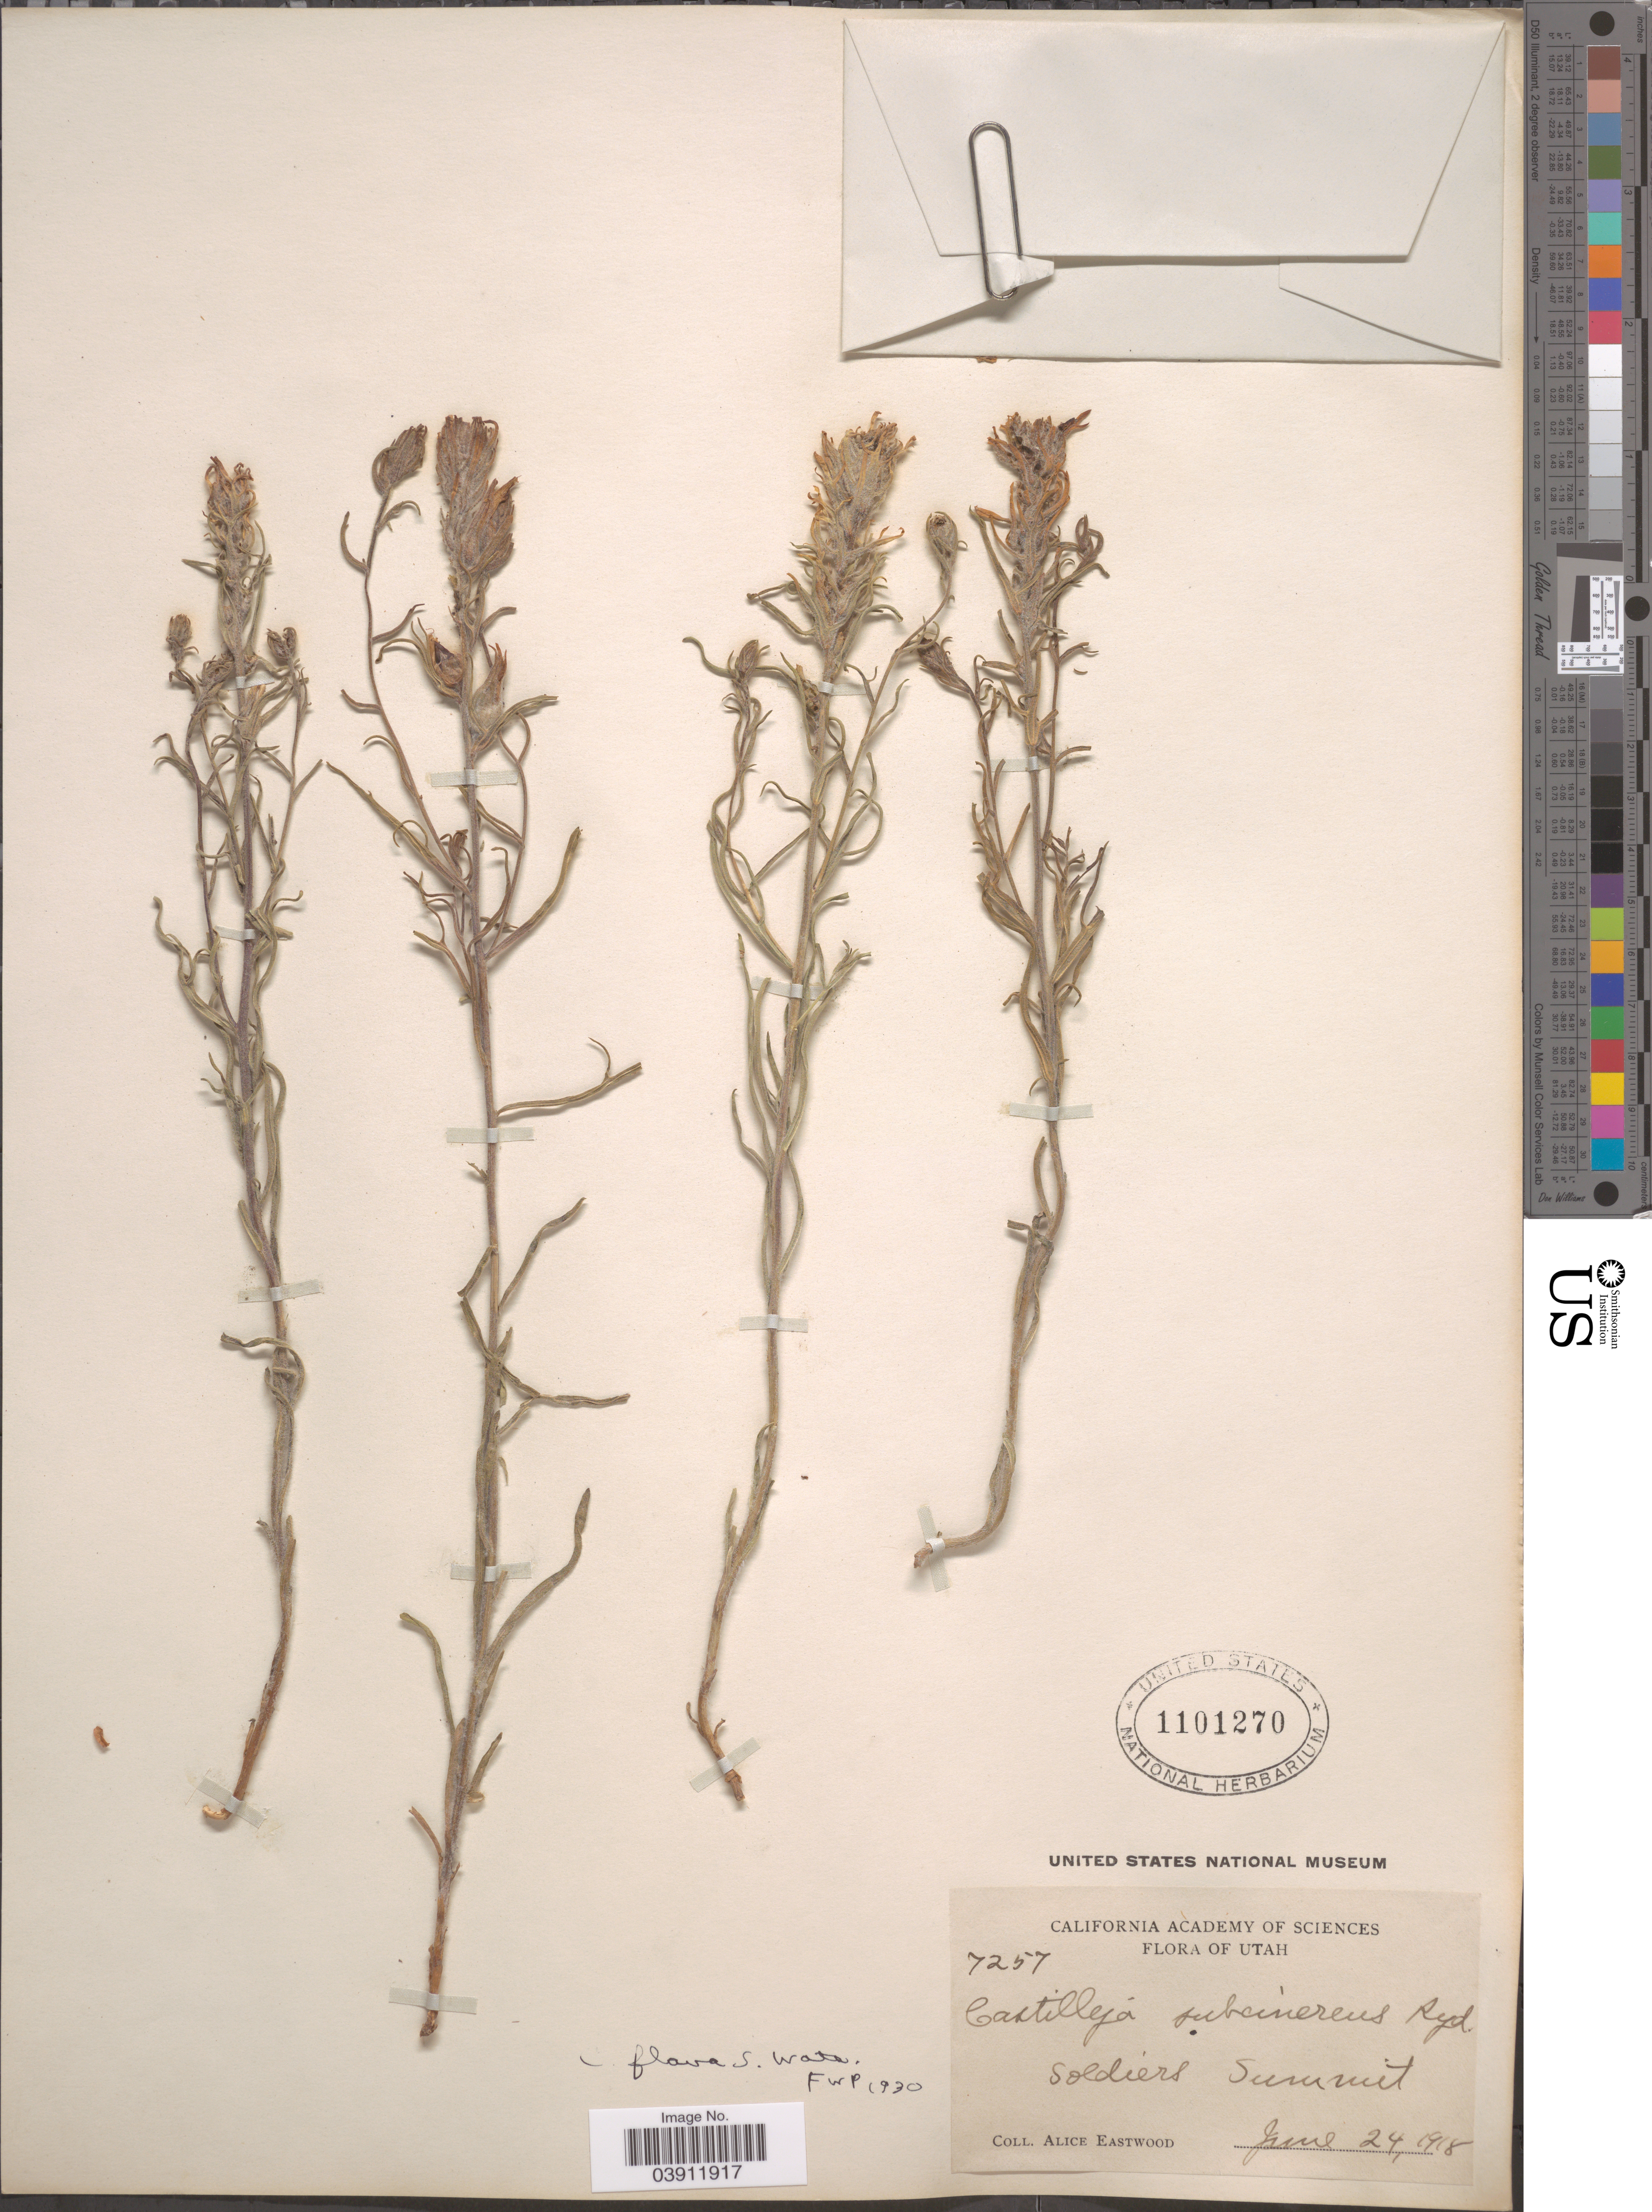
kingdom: Plantae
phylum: Tracheophyta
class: Magnoliopsida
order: Lamiales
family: Orobanchaceae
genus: Castilleja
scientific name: Castilleja flava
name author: S. Watson in C. King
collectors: A. Eastwood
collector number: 7257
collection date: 1918-06-24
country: United States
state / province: Utah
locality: Soldiers Summit.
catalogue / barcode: US 1101270